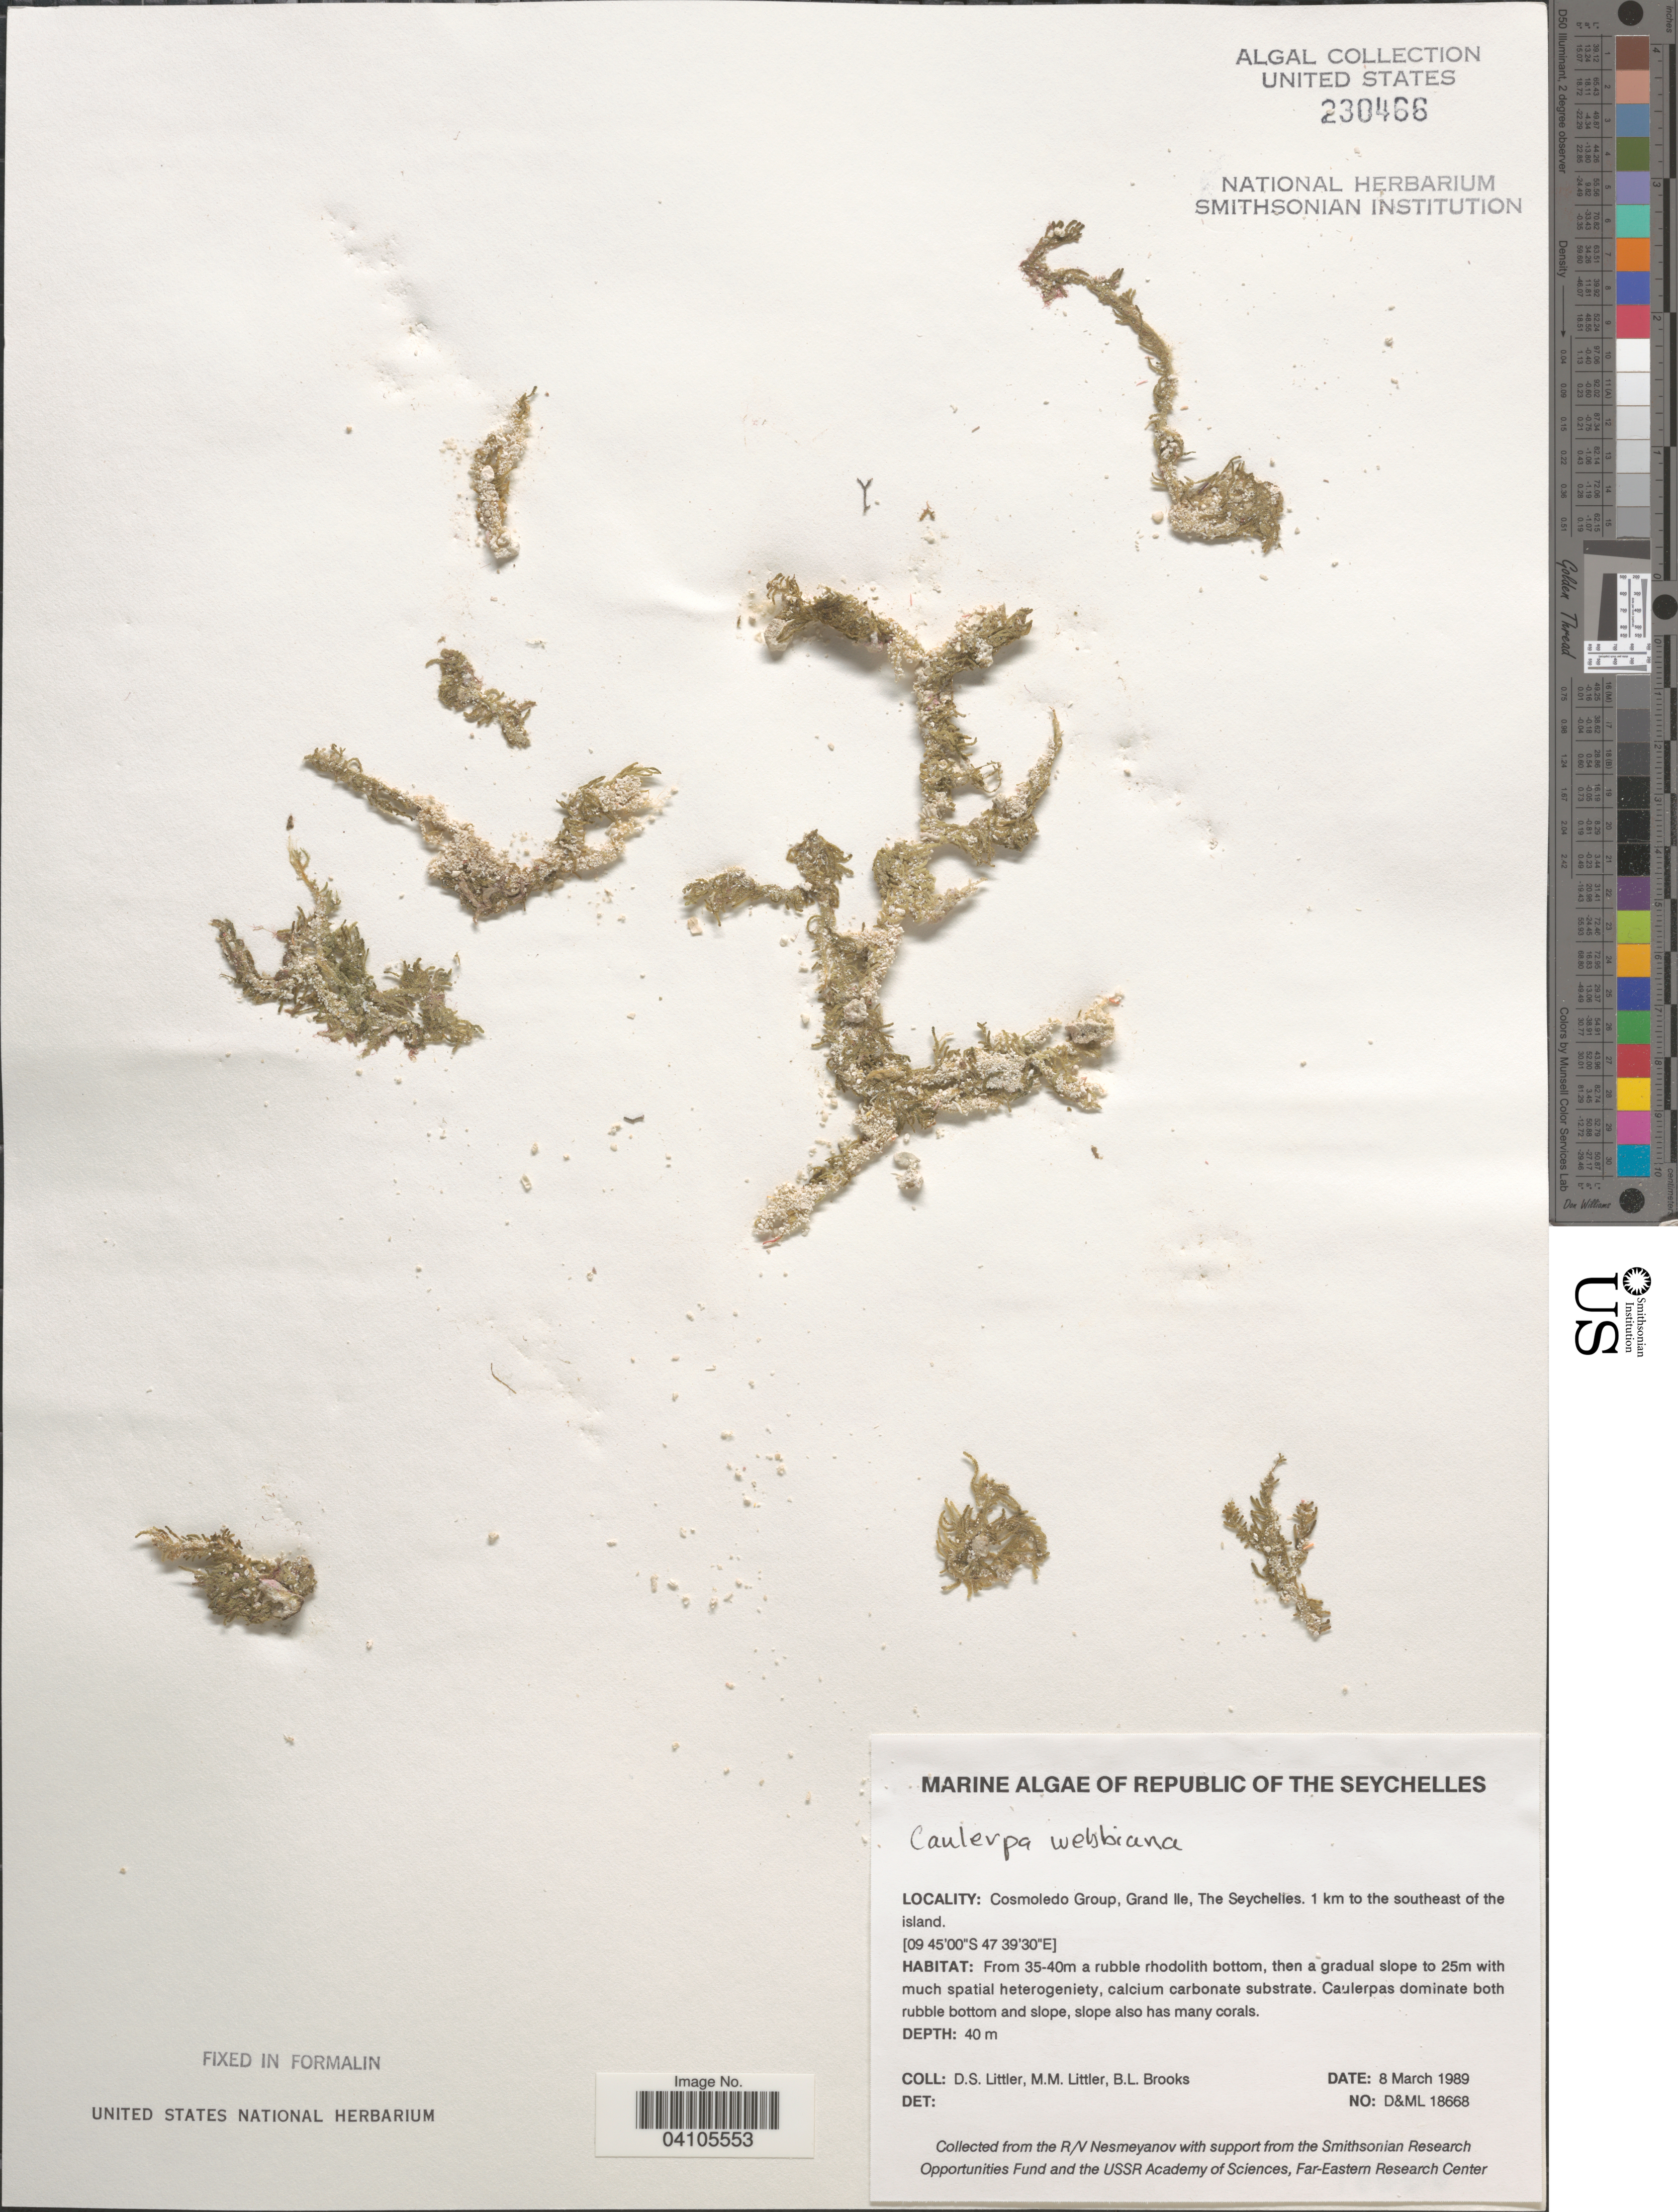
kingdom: Plantae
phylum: Chlorophyta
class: Ulvophyceae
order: Bryopsidales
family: Caulerpaceae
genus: Caulerpa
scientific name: Caulerpa webbiana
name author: Mont.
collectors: D. S. Littler & B. Brooks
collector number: D&ML 18668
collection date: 1989-03-08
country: Seychelles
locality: Cosmoledo Group, Grand Ile. 1 km to the southeast of the island.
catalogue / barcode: US 230466